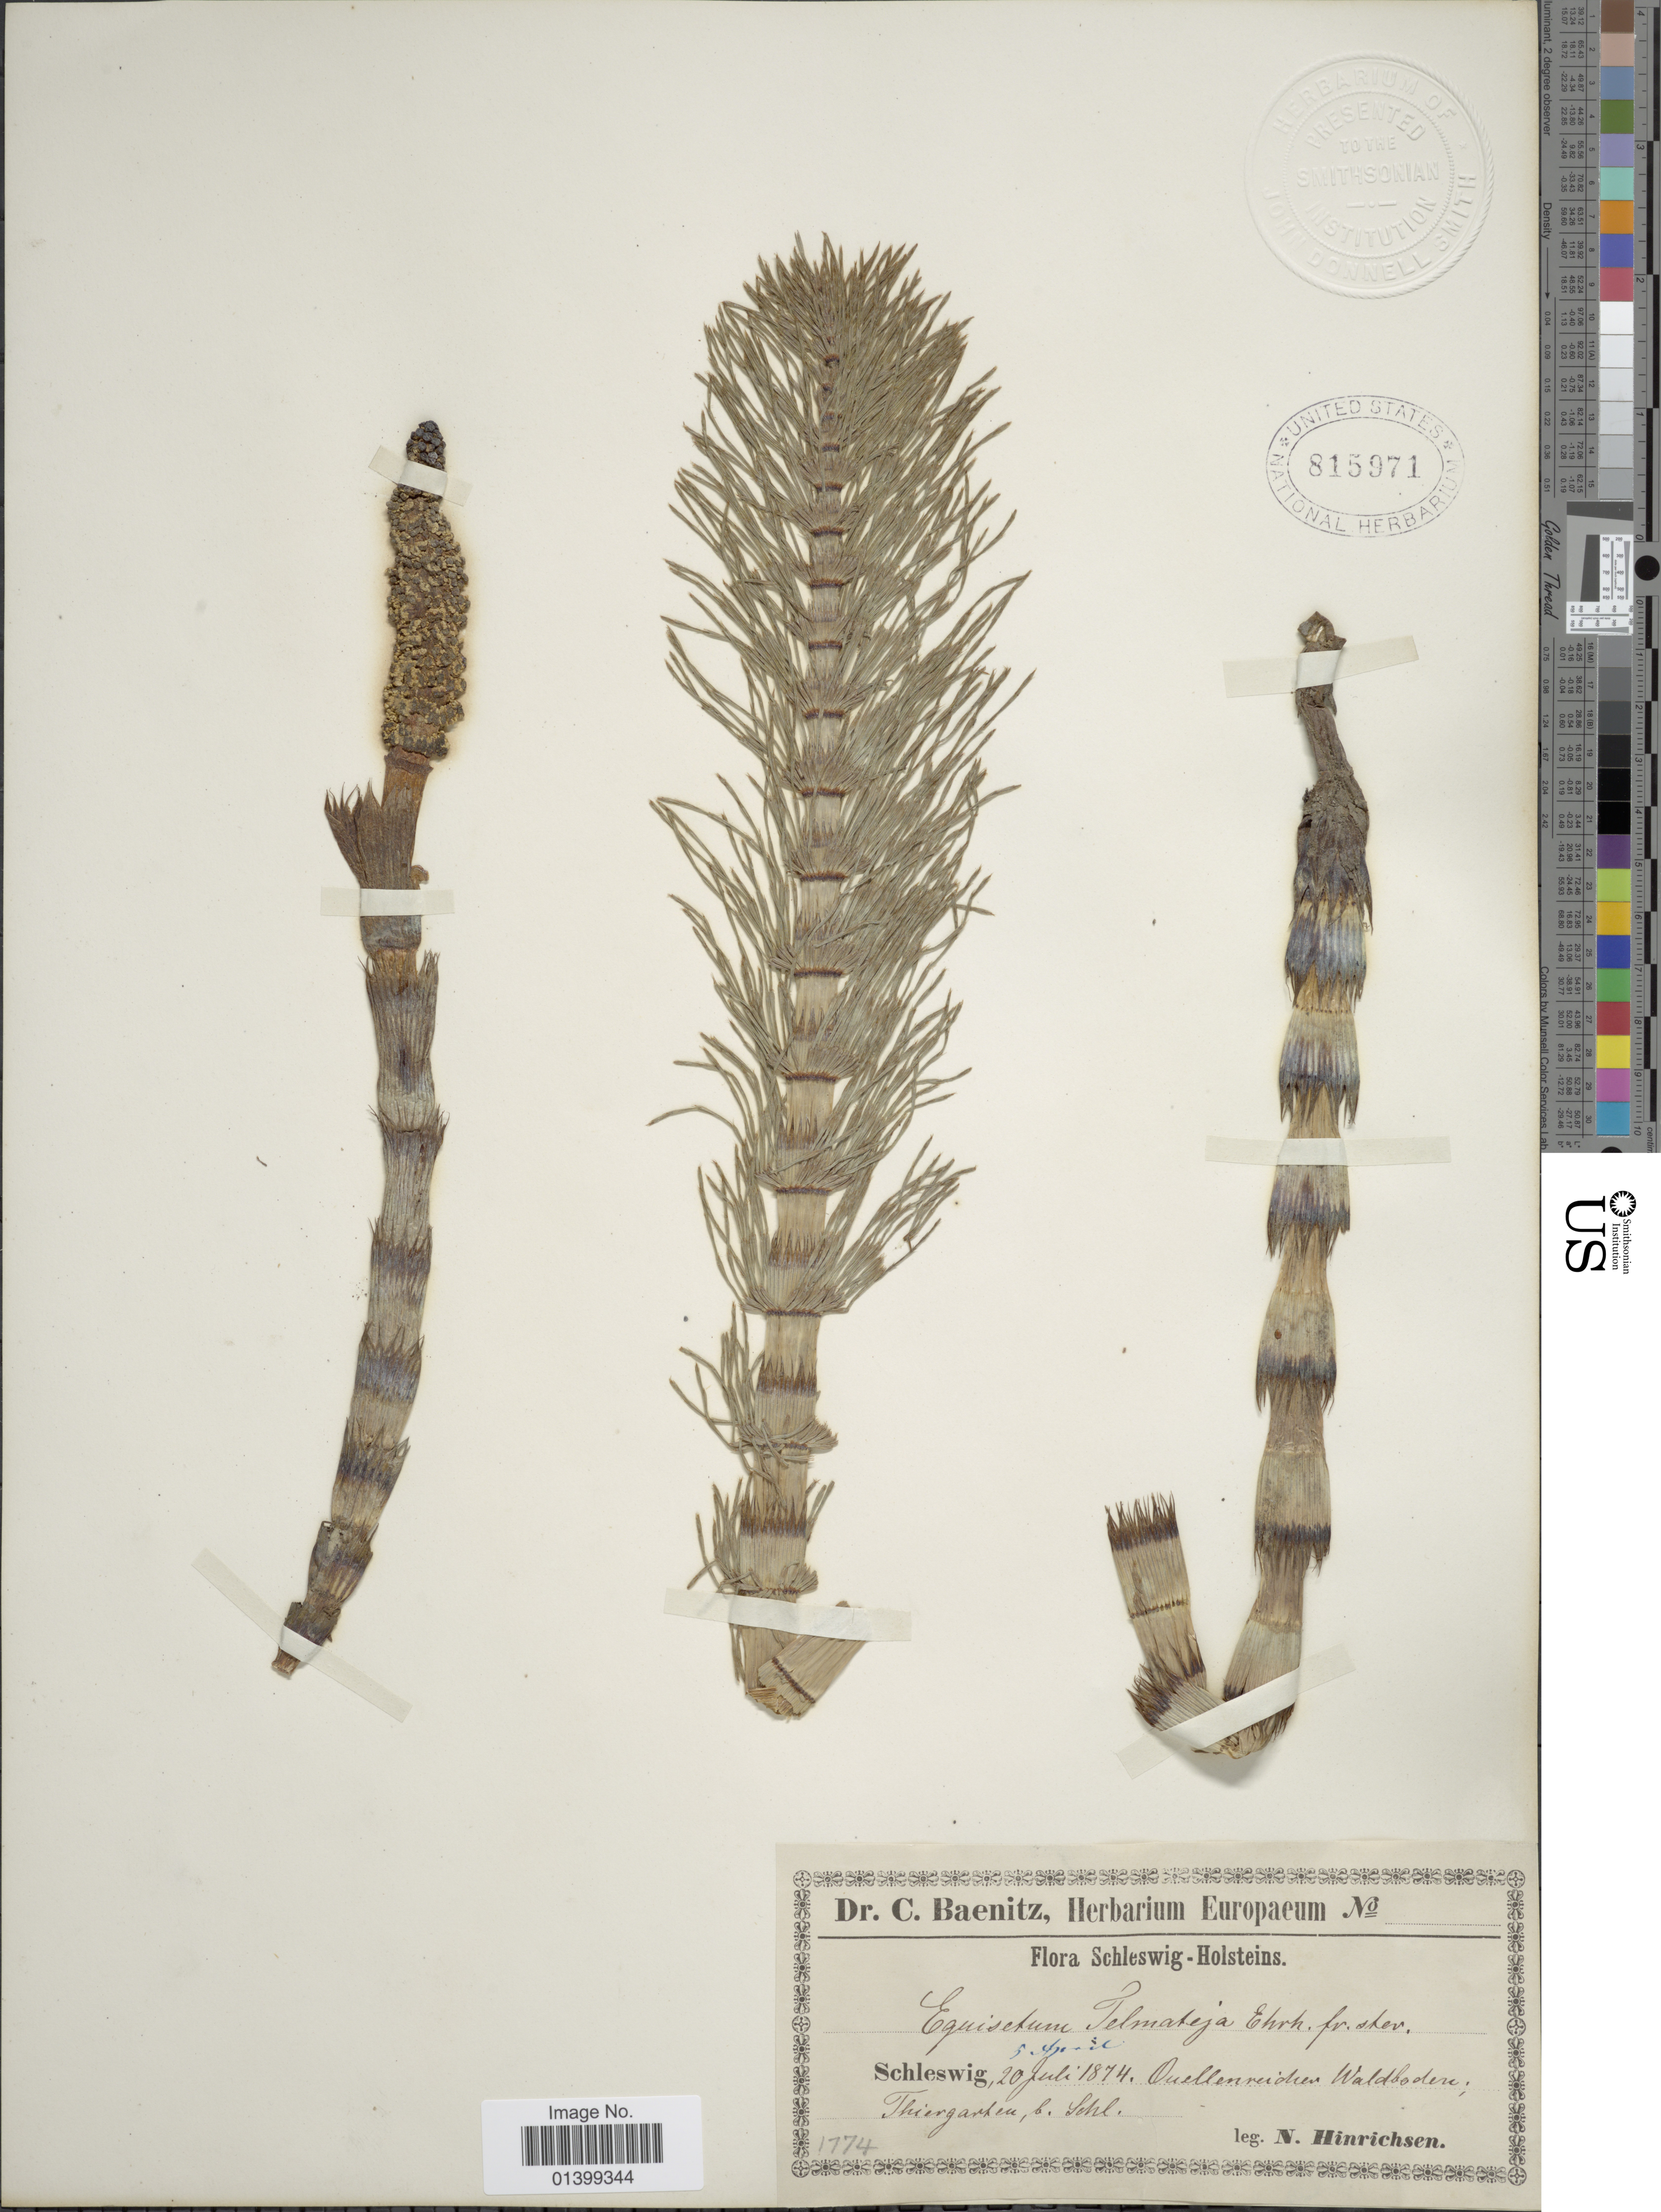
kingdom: Plantae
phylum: Tracheophyta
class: Polypodiopsida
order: Equisetales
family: Equisetaceae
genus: Equisetum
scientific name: Equisetum telmateia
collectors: N. Hinrichsen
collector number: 1774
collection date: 1874-04-05/1874-07-20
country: Germany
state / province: Schleswig-Holstein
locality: Schleswig-Holsteins. Schleswig, Ouellenreidien Waldbodere; Thiergarten, b. Schl. [interpreted]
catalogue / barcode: US 815971